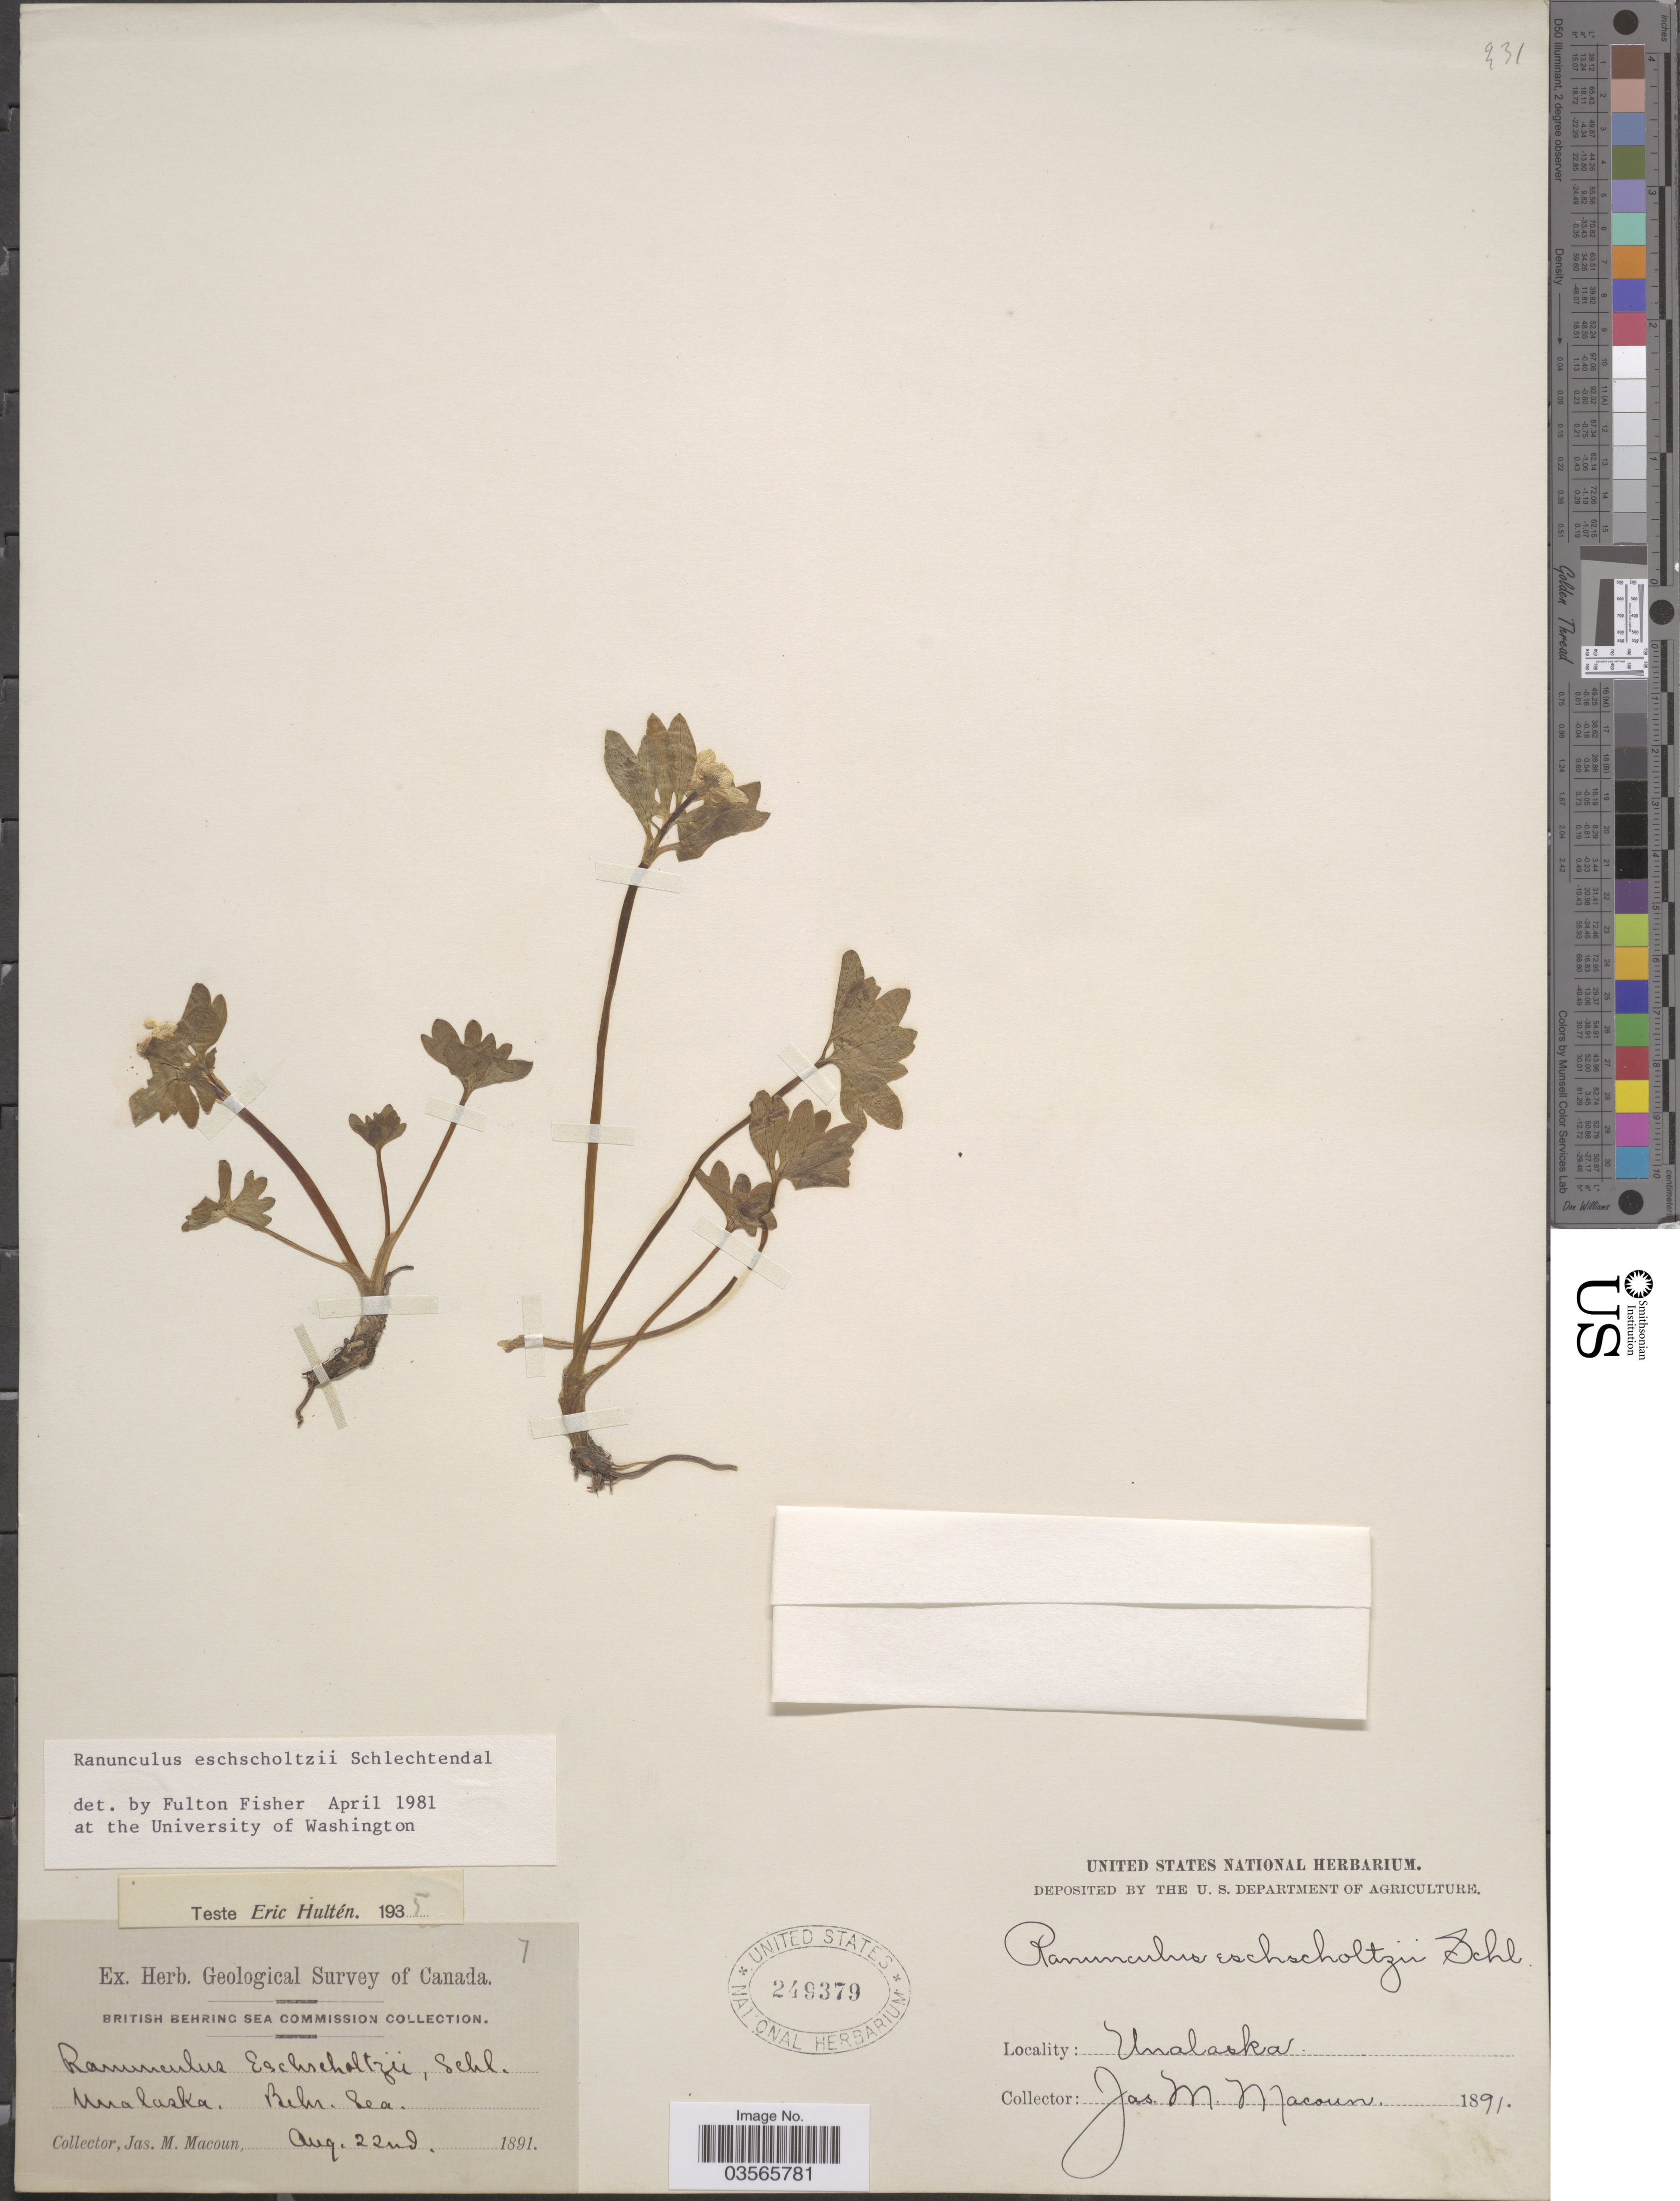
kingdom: Plantae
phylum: Tracheophyta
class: Magnoliopsida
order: Ranunculales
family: Ranunculaceae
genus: Ranunculus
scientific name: Ranunculus eschscholtzii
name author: Schltdl.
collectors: J. M. Macoun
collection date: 1891-08-22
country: United States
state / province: Alaska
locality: Unalaska, Behr. Sea.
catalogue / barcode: US 249379